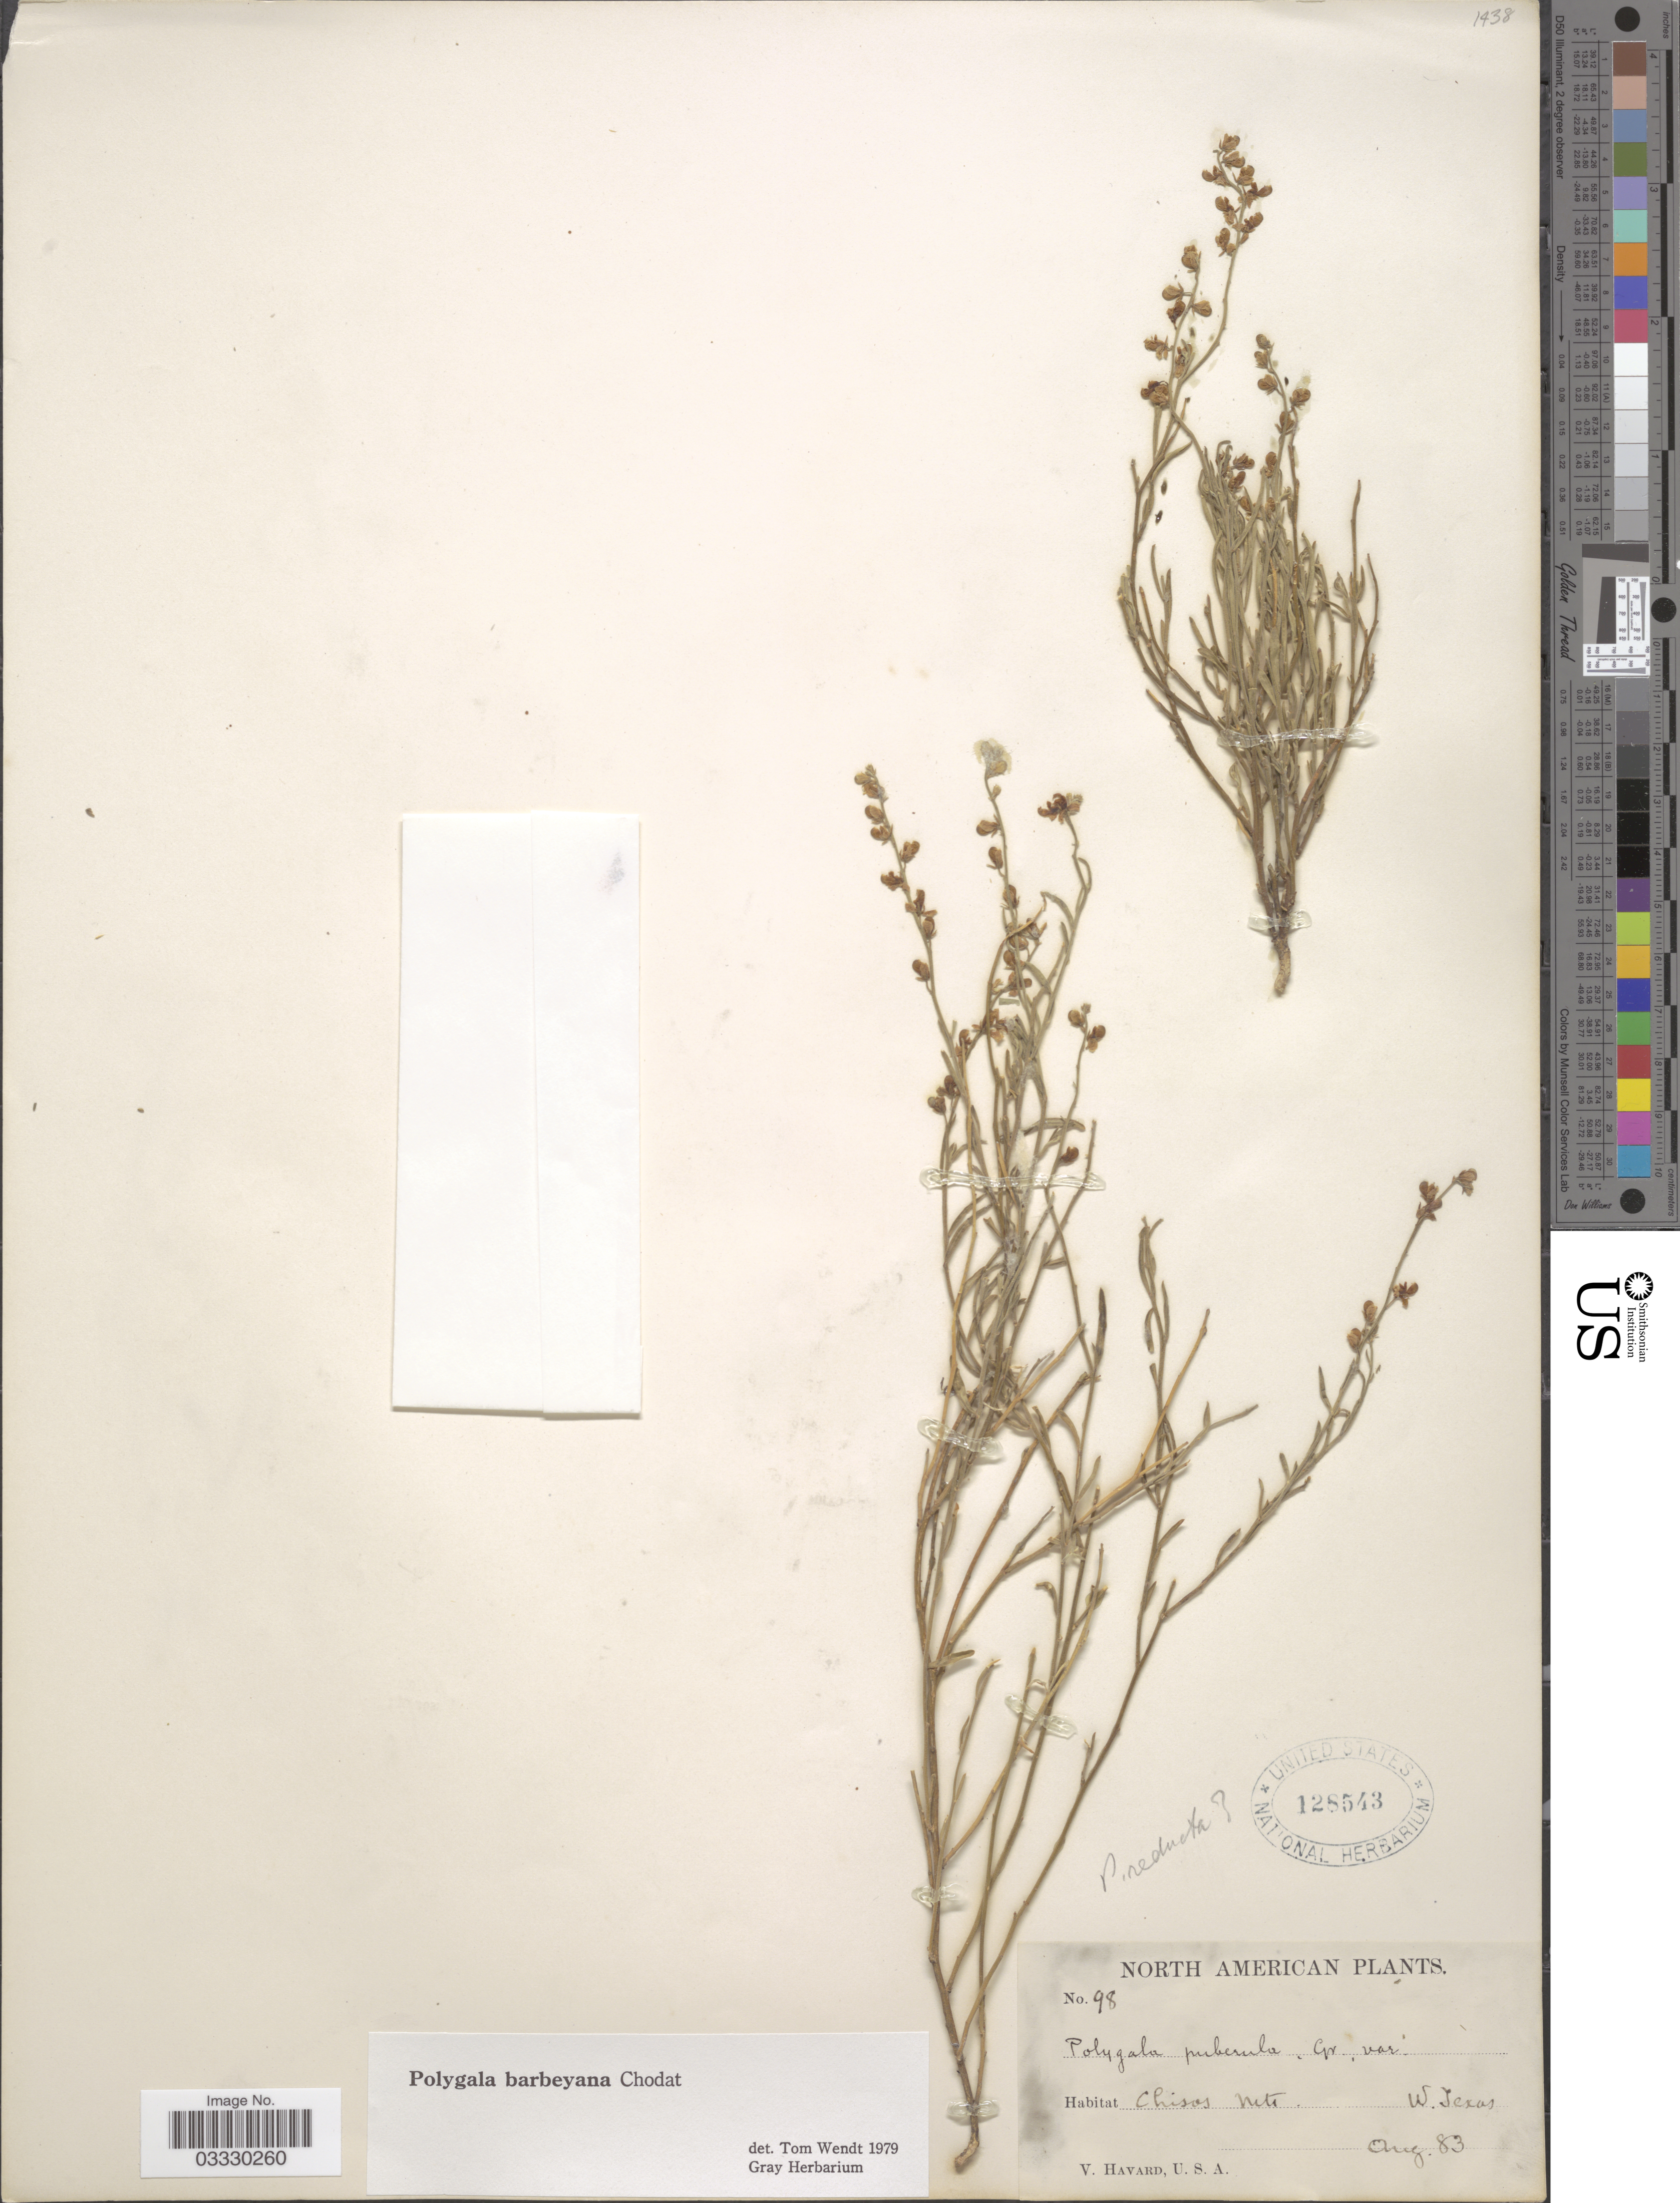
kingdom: Plantae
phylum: Tracheophyta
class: Magnoliopsida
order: Fabales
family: Polygalaceae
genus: Hebecarpa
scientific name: Hebecarpa barbeyana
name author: (Chodat) J.R. Abbott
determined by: Strong, Mark T., (BOT), Smithsonian Institution - National Museum of Natural History (UNITED STATES)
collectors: V. Havard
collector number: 98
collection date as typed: Transcribed d/m/y: /8/83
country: United States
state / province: Texas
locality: Chisos Mts. W. Texas.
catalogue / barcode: US 148543